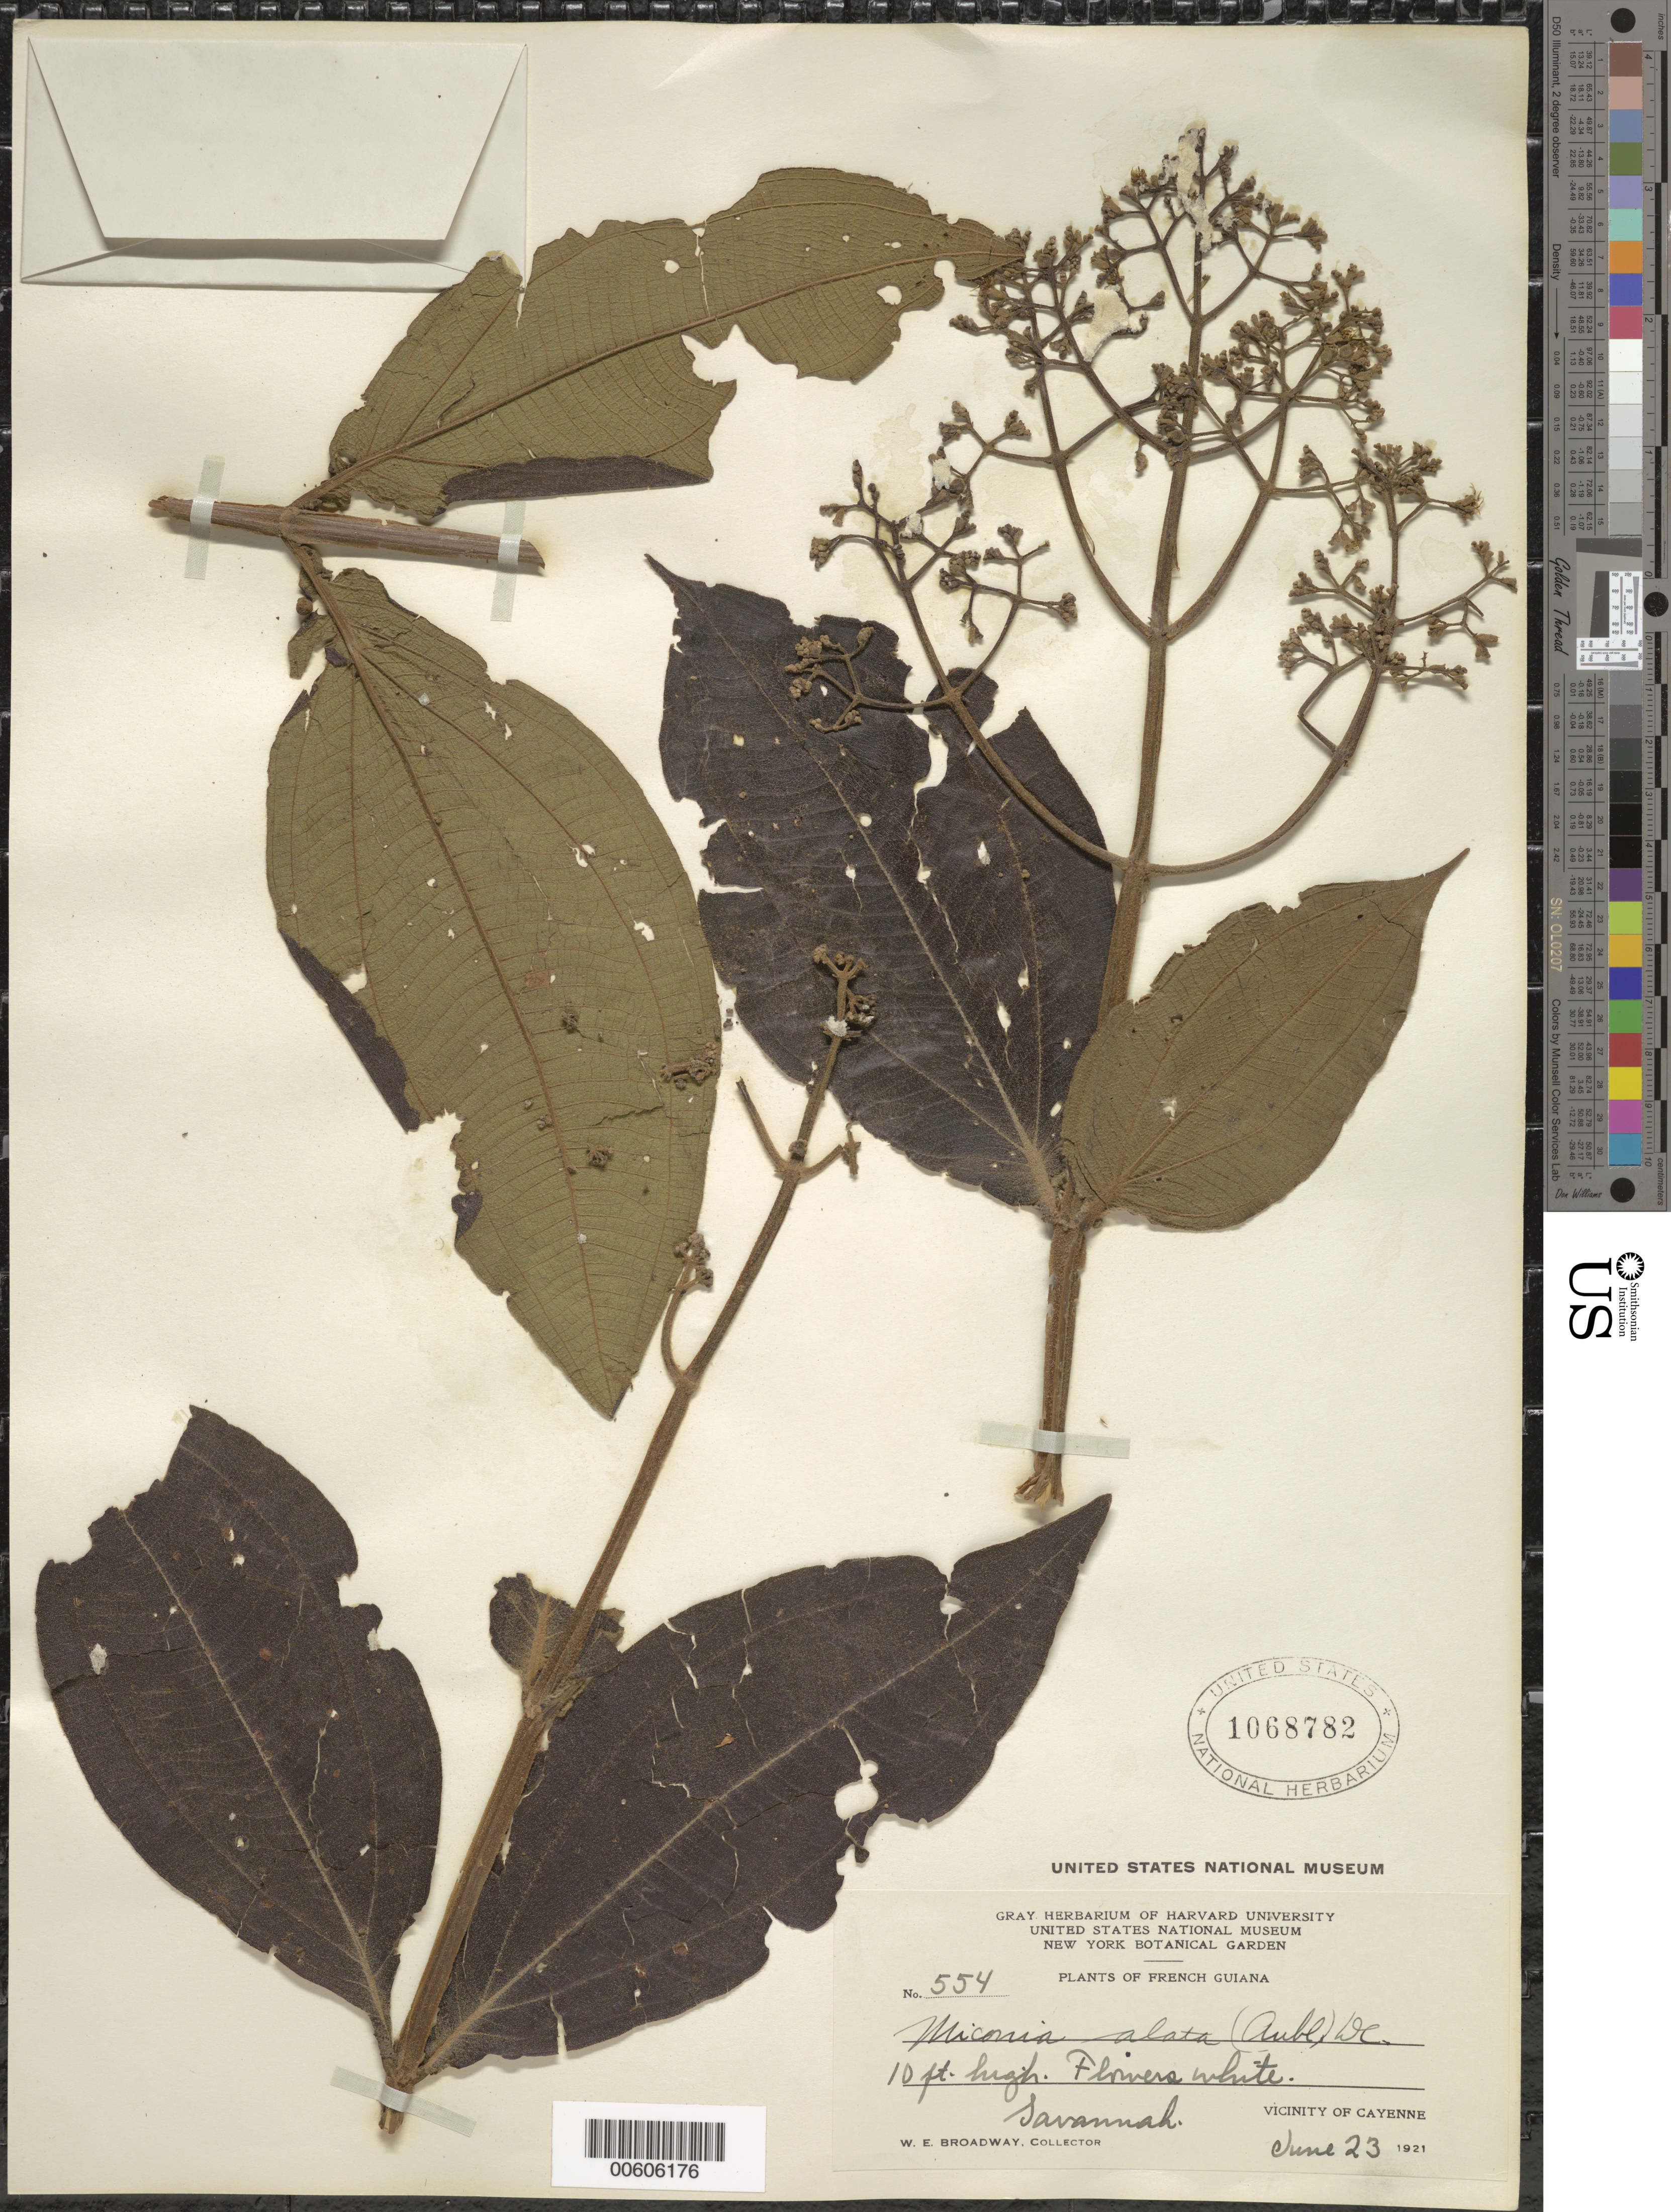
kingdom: Plantae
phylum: Tracheophyta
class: Magnoliopsida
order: Myrtales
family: Melastomataceae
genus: Miconia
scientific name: Miconia alata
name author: (Aubl.) DC.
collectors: W. E. Broadway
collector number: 554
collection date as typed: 23-Jun-21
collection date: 1921-06-23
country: French Guiana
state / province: Cayenne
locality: Cayenne, vic.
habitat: Savanna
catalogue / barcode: US 1068782